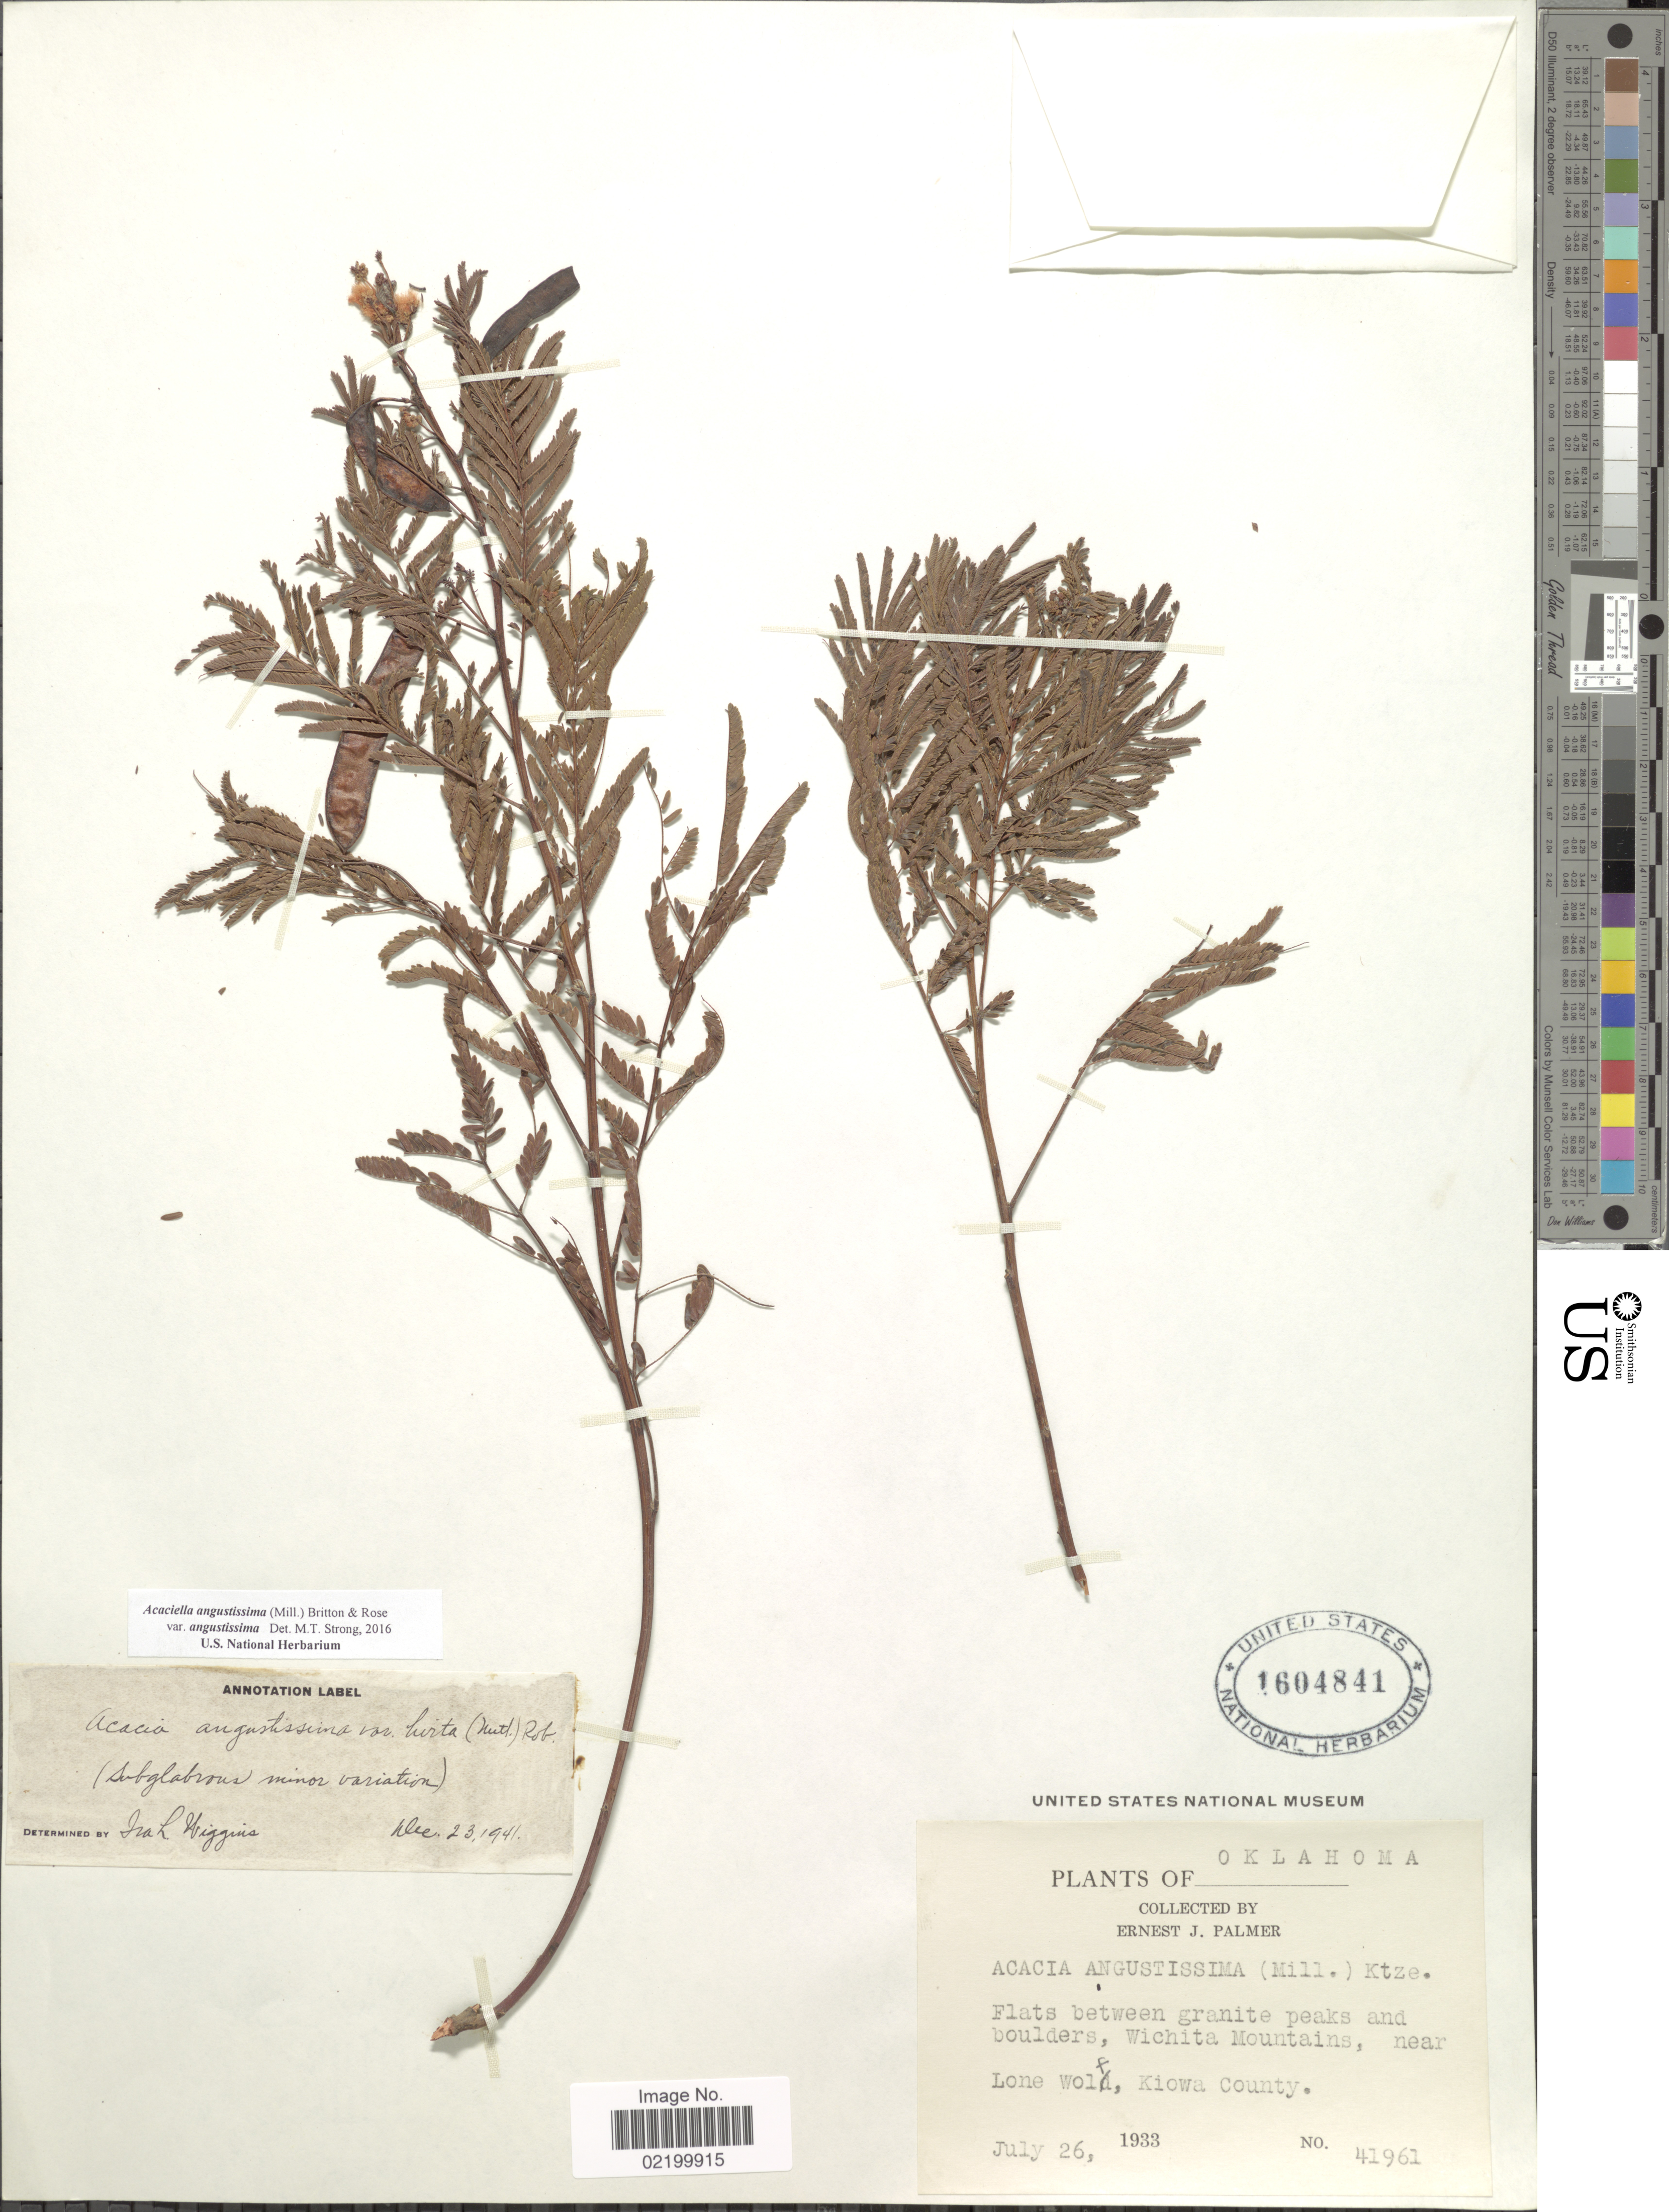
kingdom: Plantae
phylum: Tracheophyta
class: Magnoliopsida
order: Fabales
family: Fabaceae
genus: Acaciella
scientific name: Acaciella angustissima var. angustissima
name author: (Mill.) Britton & Rose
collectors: E. J. Palmer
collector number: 41961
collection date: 1933-07-26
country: United States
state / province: Oklahoma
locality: Flats between granite peaks and boulders, Wichita Mountain, near Lone Wolf, Kiowa County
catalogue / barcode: US 1604841